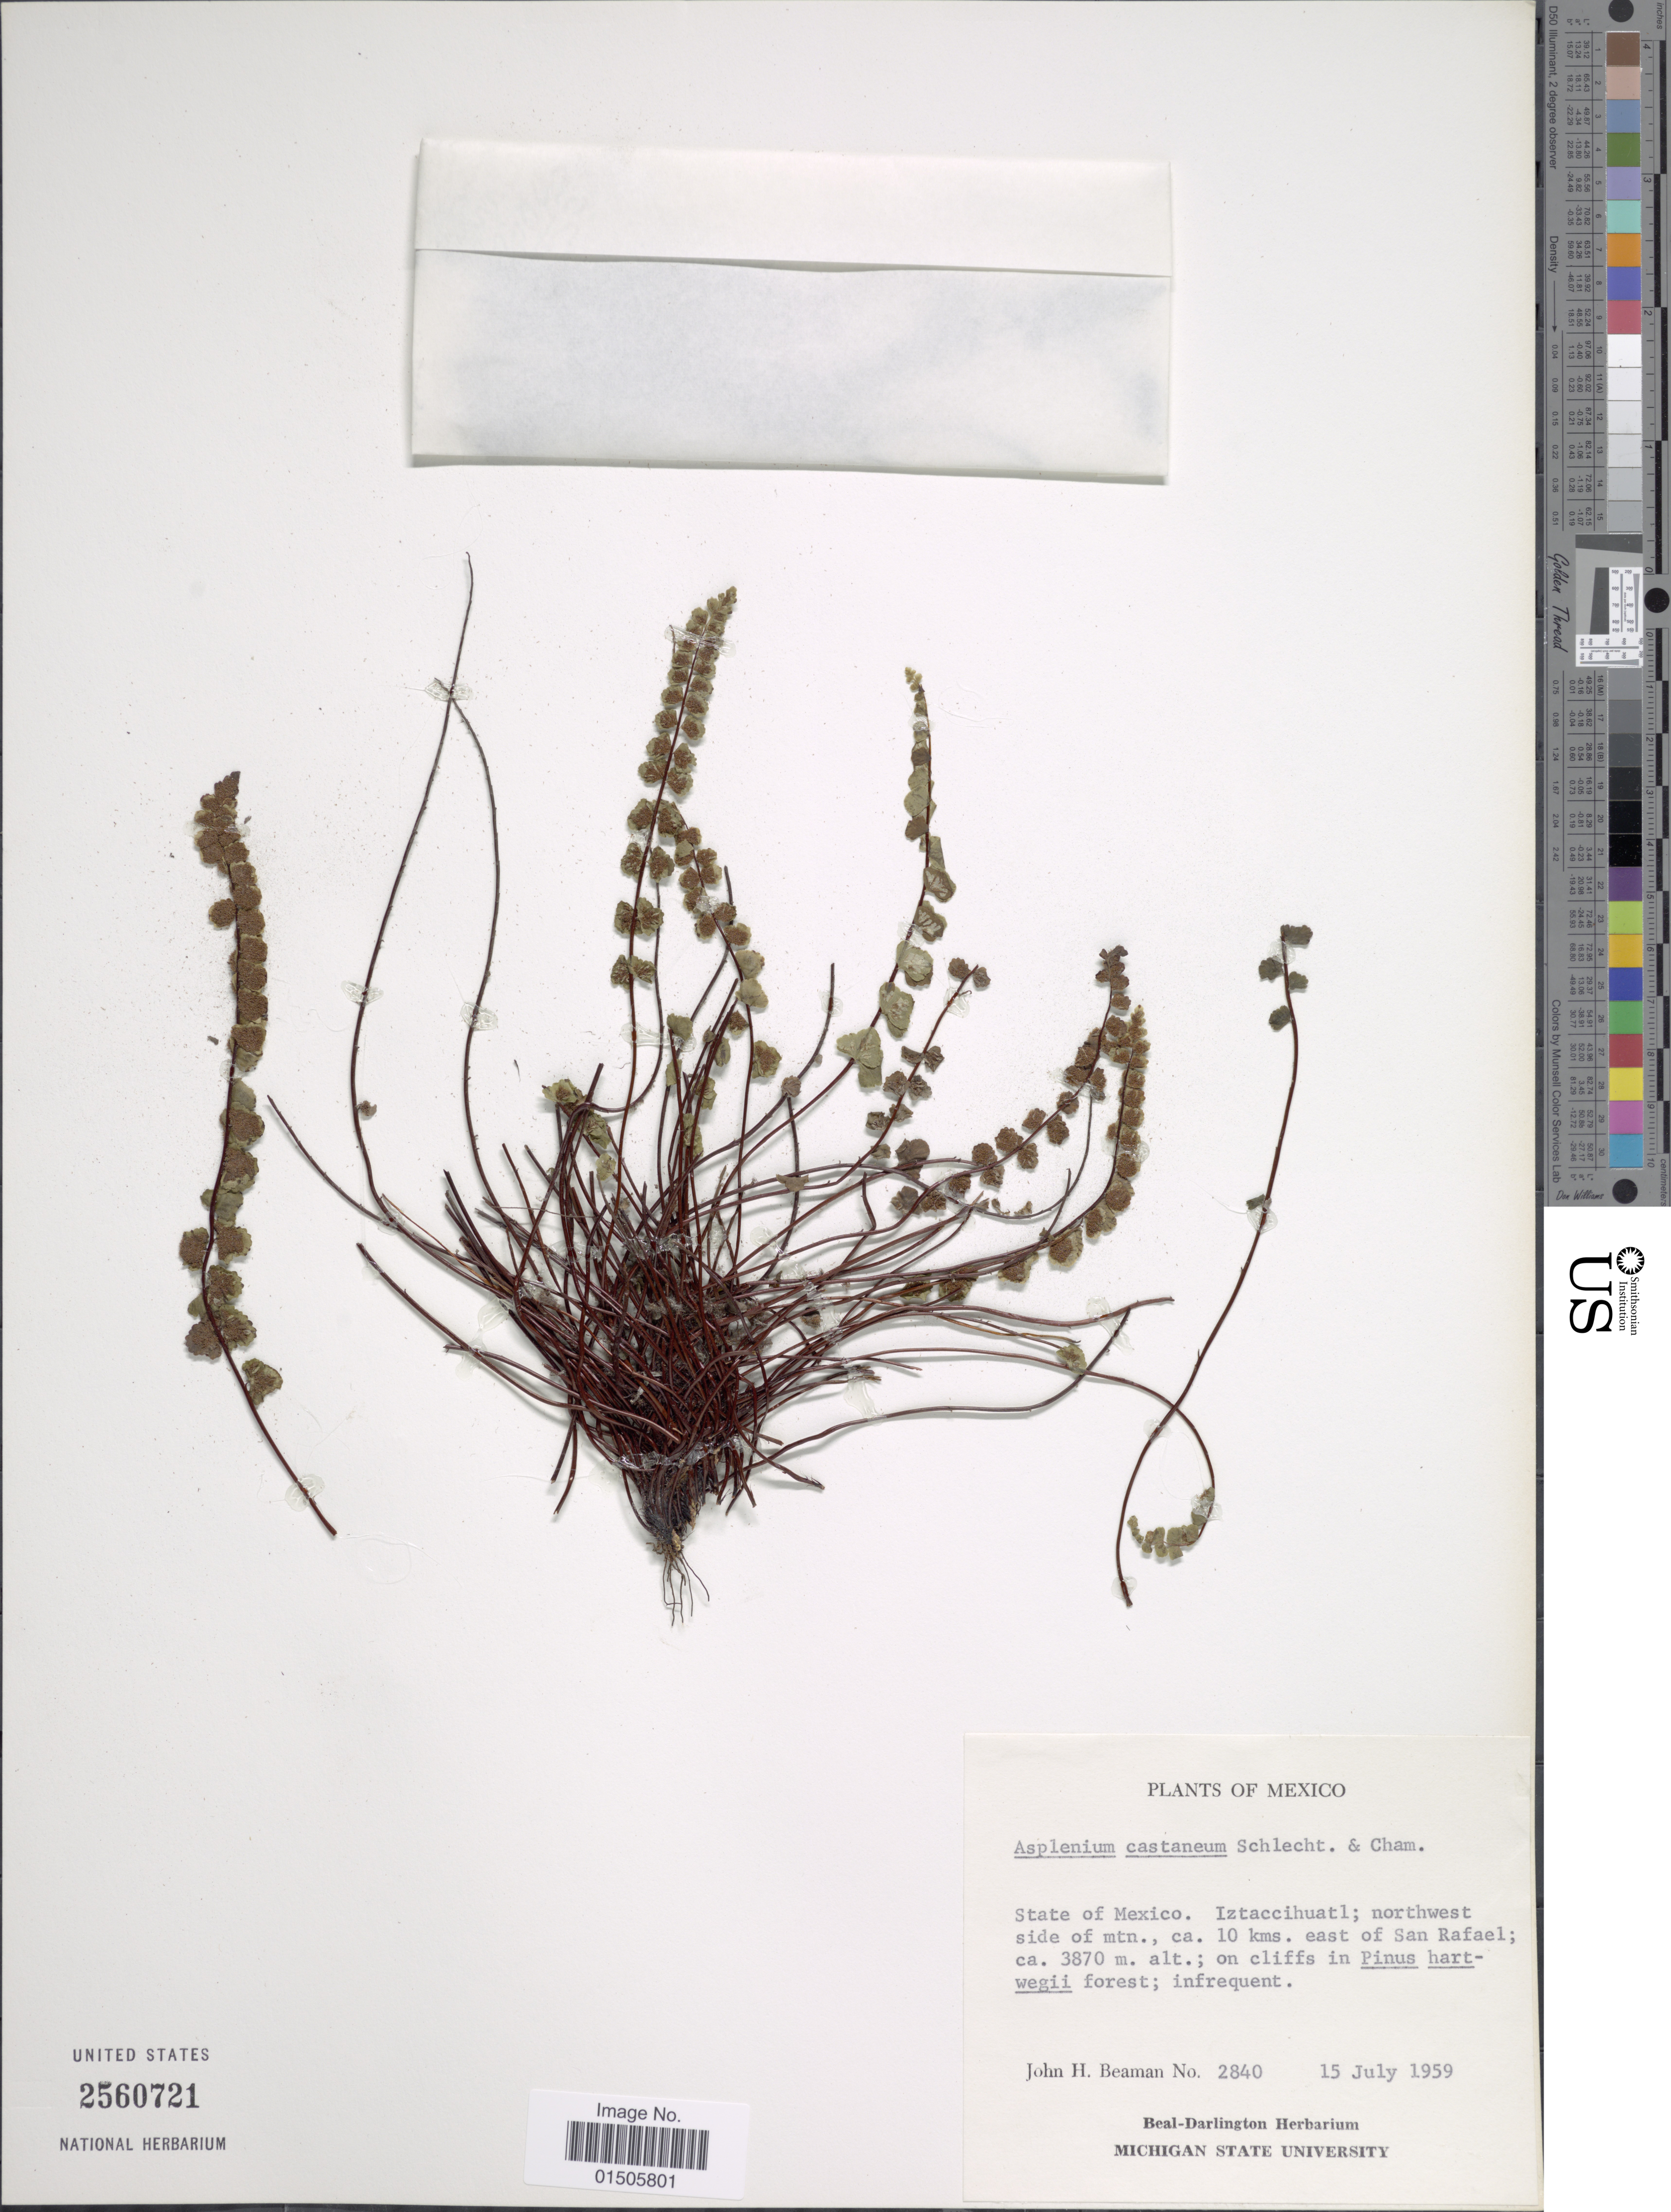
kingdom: Plantae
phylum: Tracheophyta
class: Polypodiopsida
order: Polypodiales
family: Aspleniaceae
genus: Asplenium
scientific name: Asplenium castaneum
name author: Schltdl. & Cham.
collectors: J. H. Beaman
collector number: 2840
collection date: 1959-07-15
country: Mexico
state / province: México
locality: Iztaccihuatl; northwest side mtn. ca. 10 kms. east of San Rafael; on cliffs in Pinus hartwegii forest; infrequent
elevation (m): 3870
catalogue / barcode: US 2560721